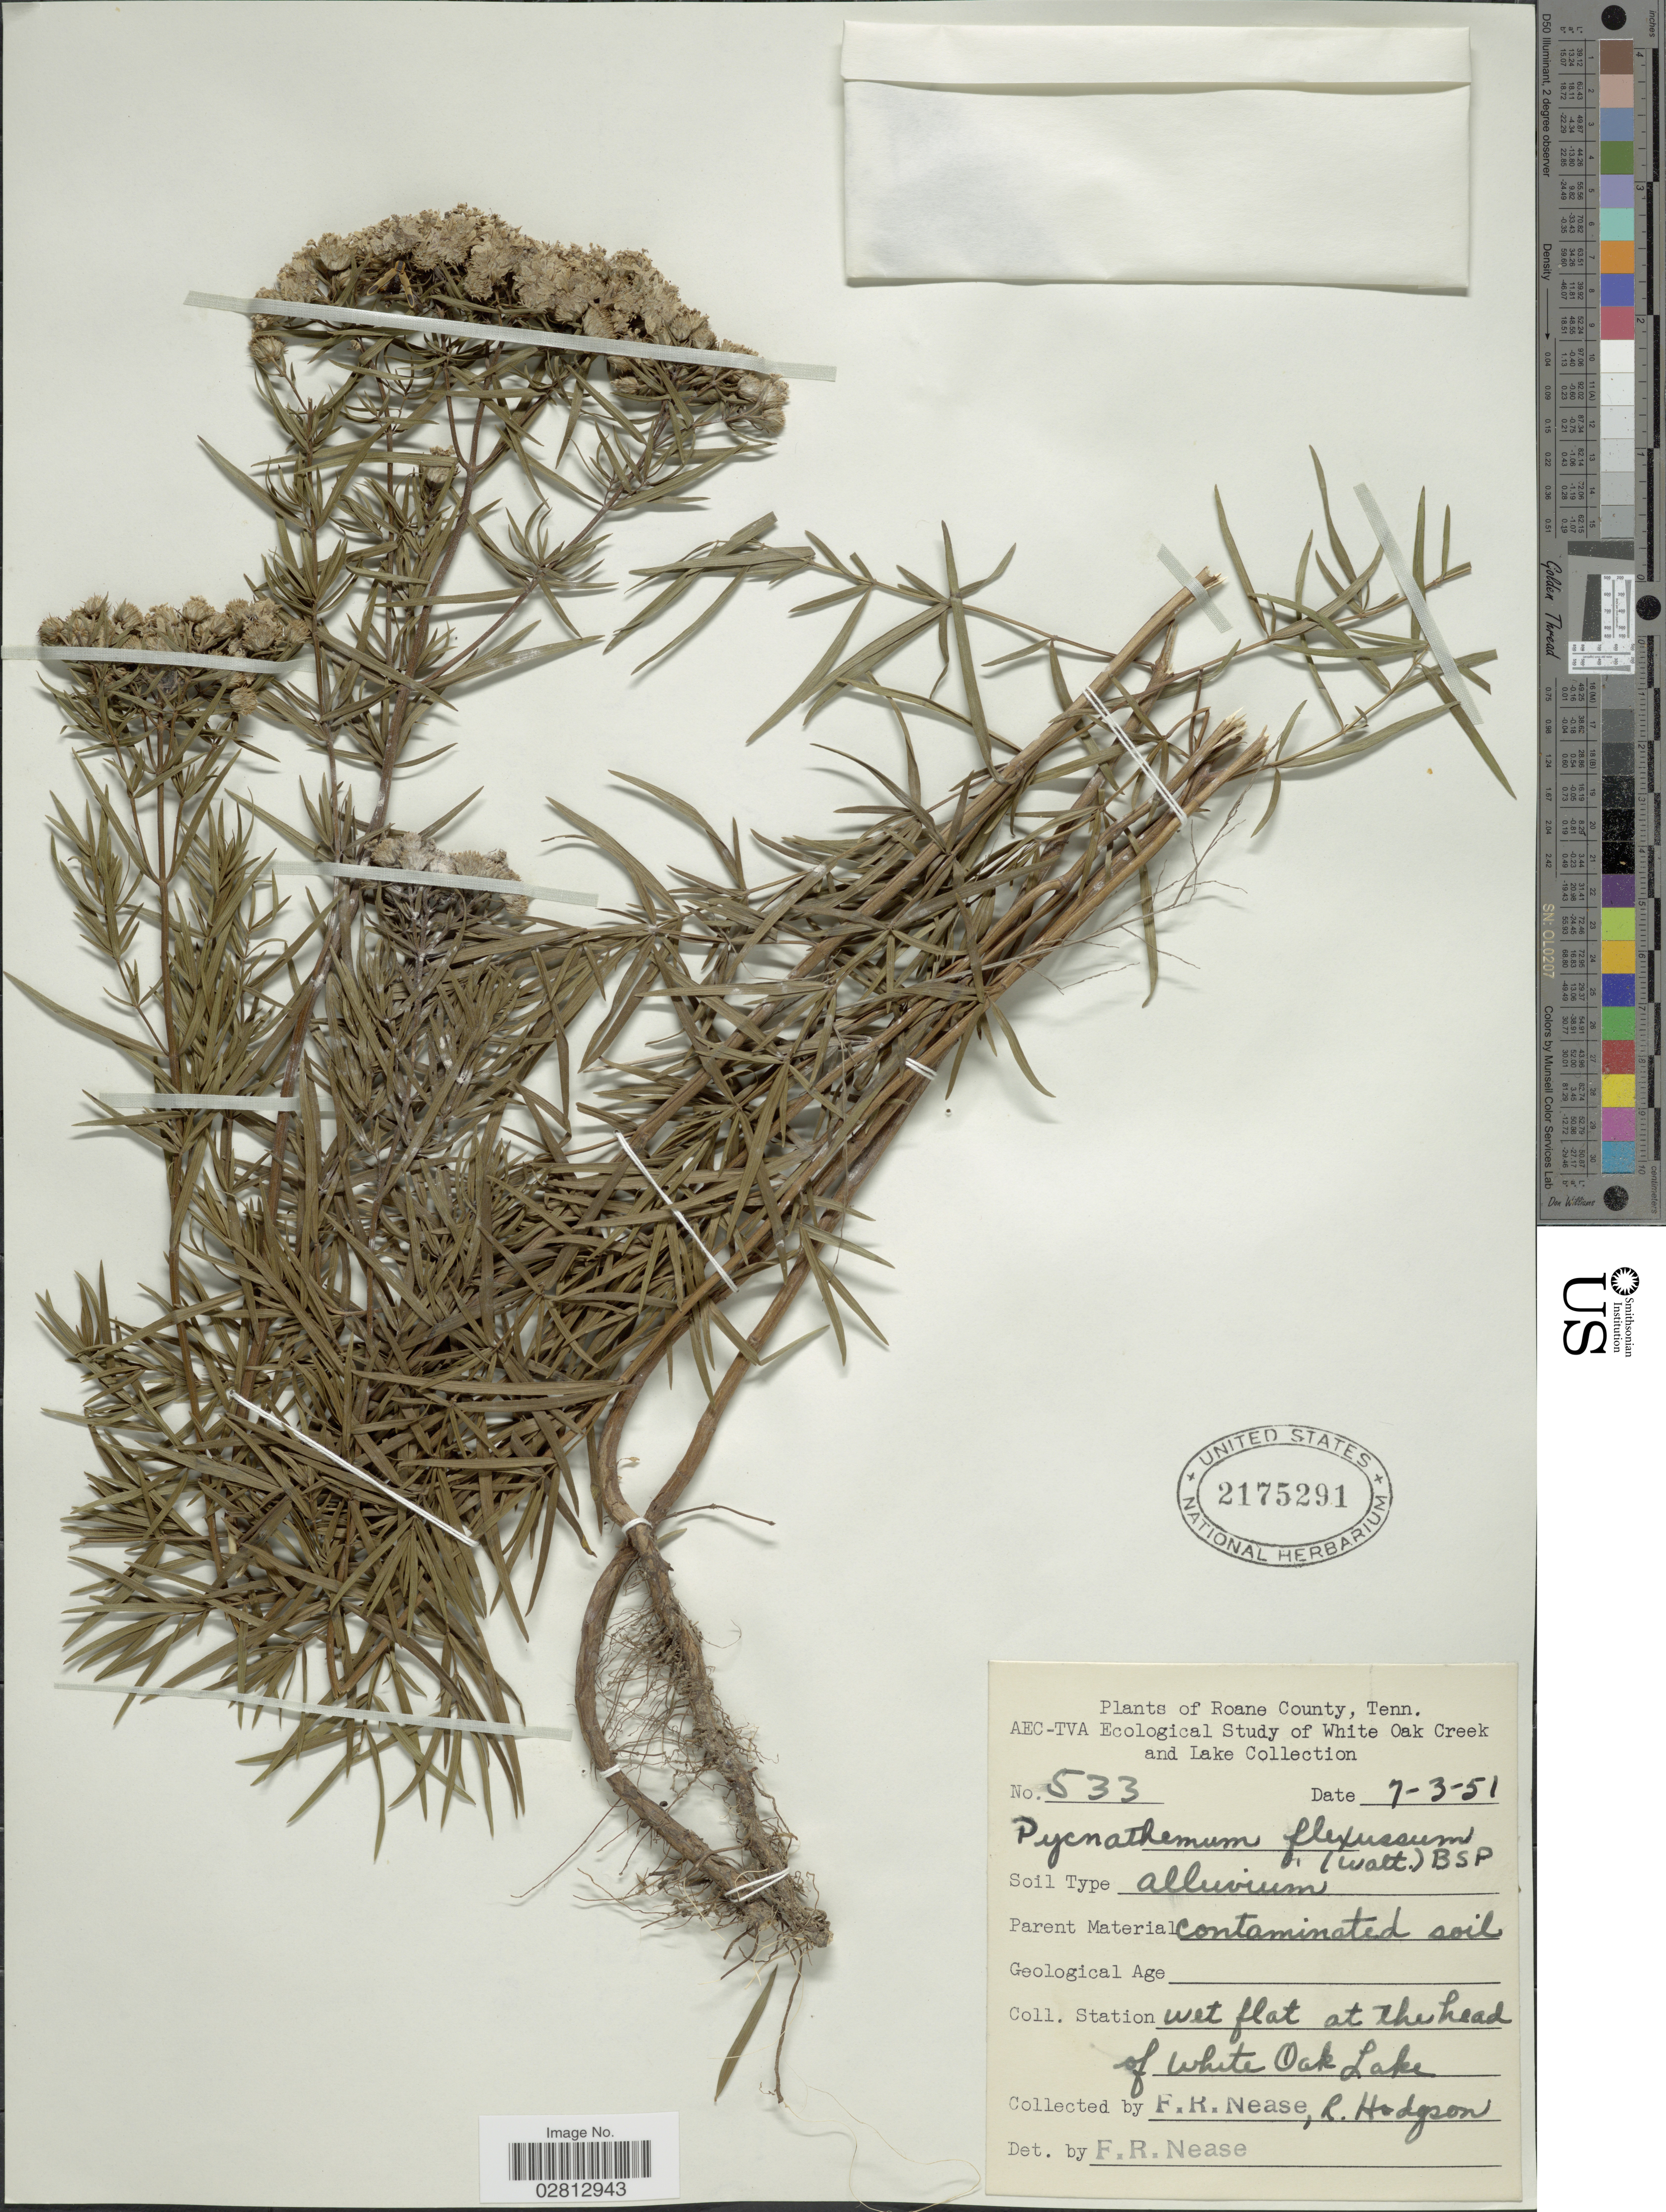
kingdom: Plantae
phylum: Tracheophyta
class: Magnoliopsida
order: Lamiales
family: Lamiaceae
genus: Pycnanthemum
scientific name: Pycnanthemum tenuifolium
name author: Schrad.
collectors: F. Nease & R. Hodgson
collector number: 533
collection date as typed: Transcribed d/m/y: 3/7/51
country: United States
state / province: Tennessee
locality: Roane County. Wet flat at the head of White Oak Lake.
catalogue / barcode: US 2175291